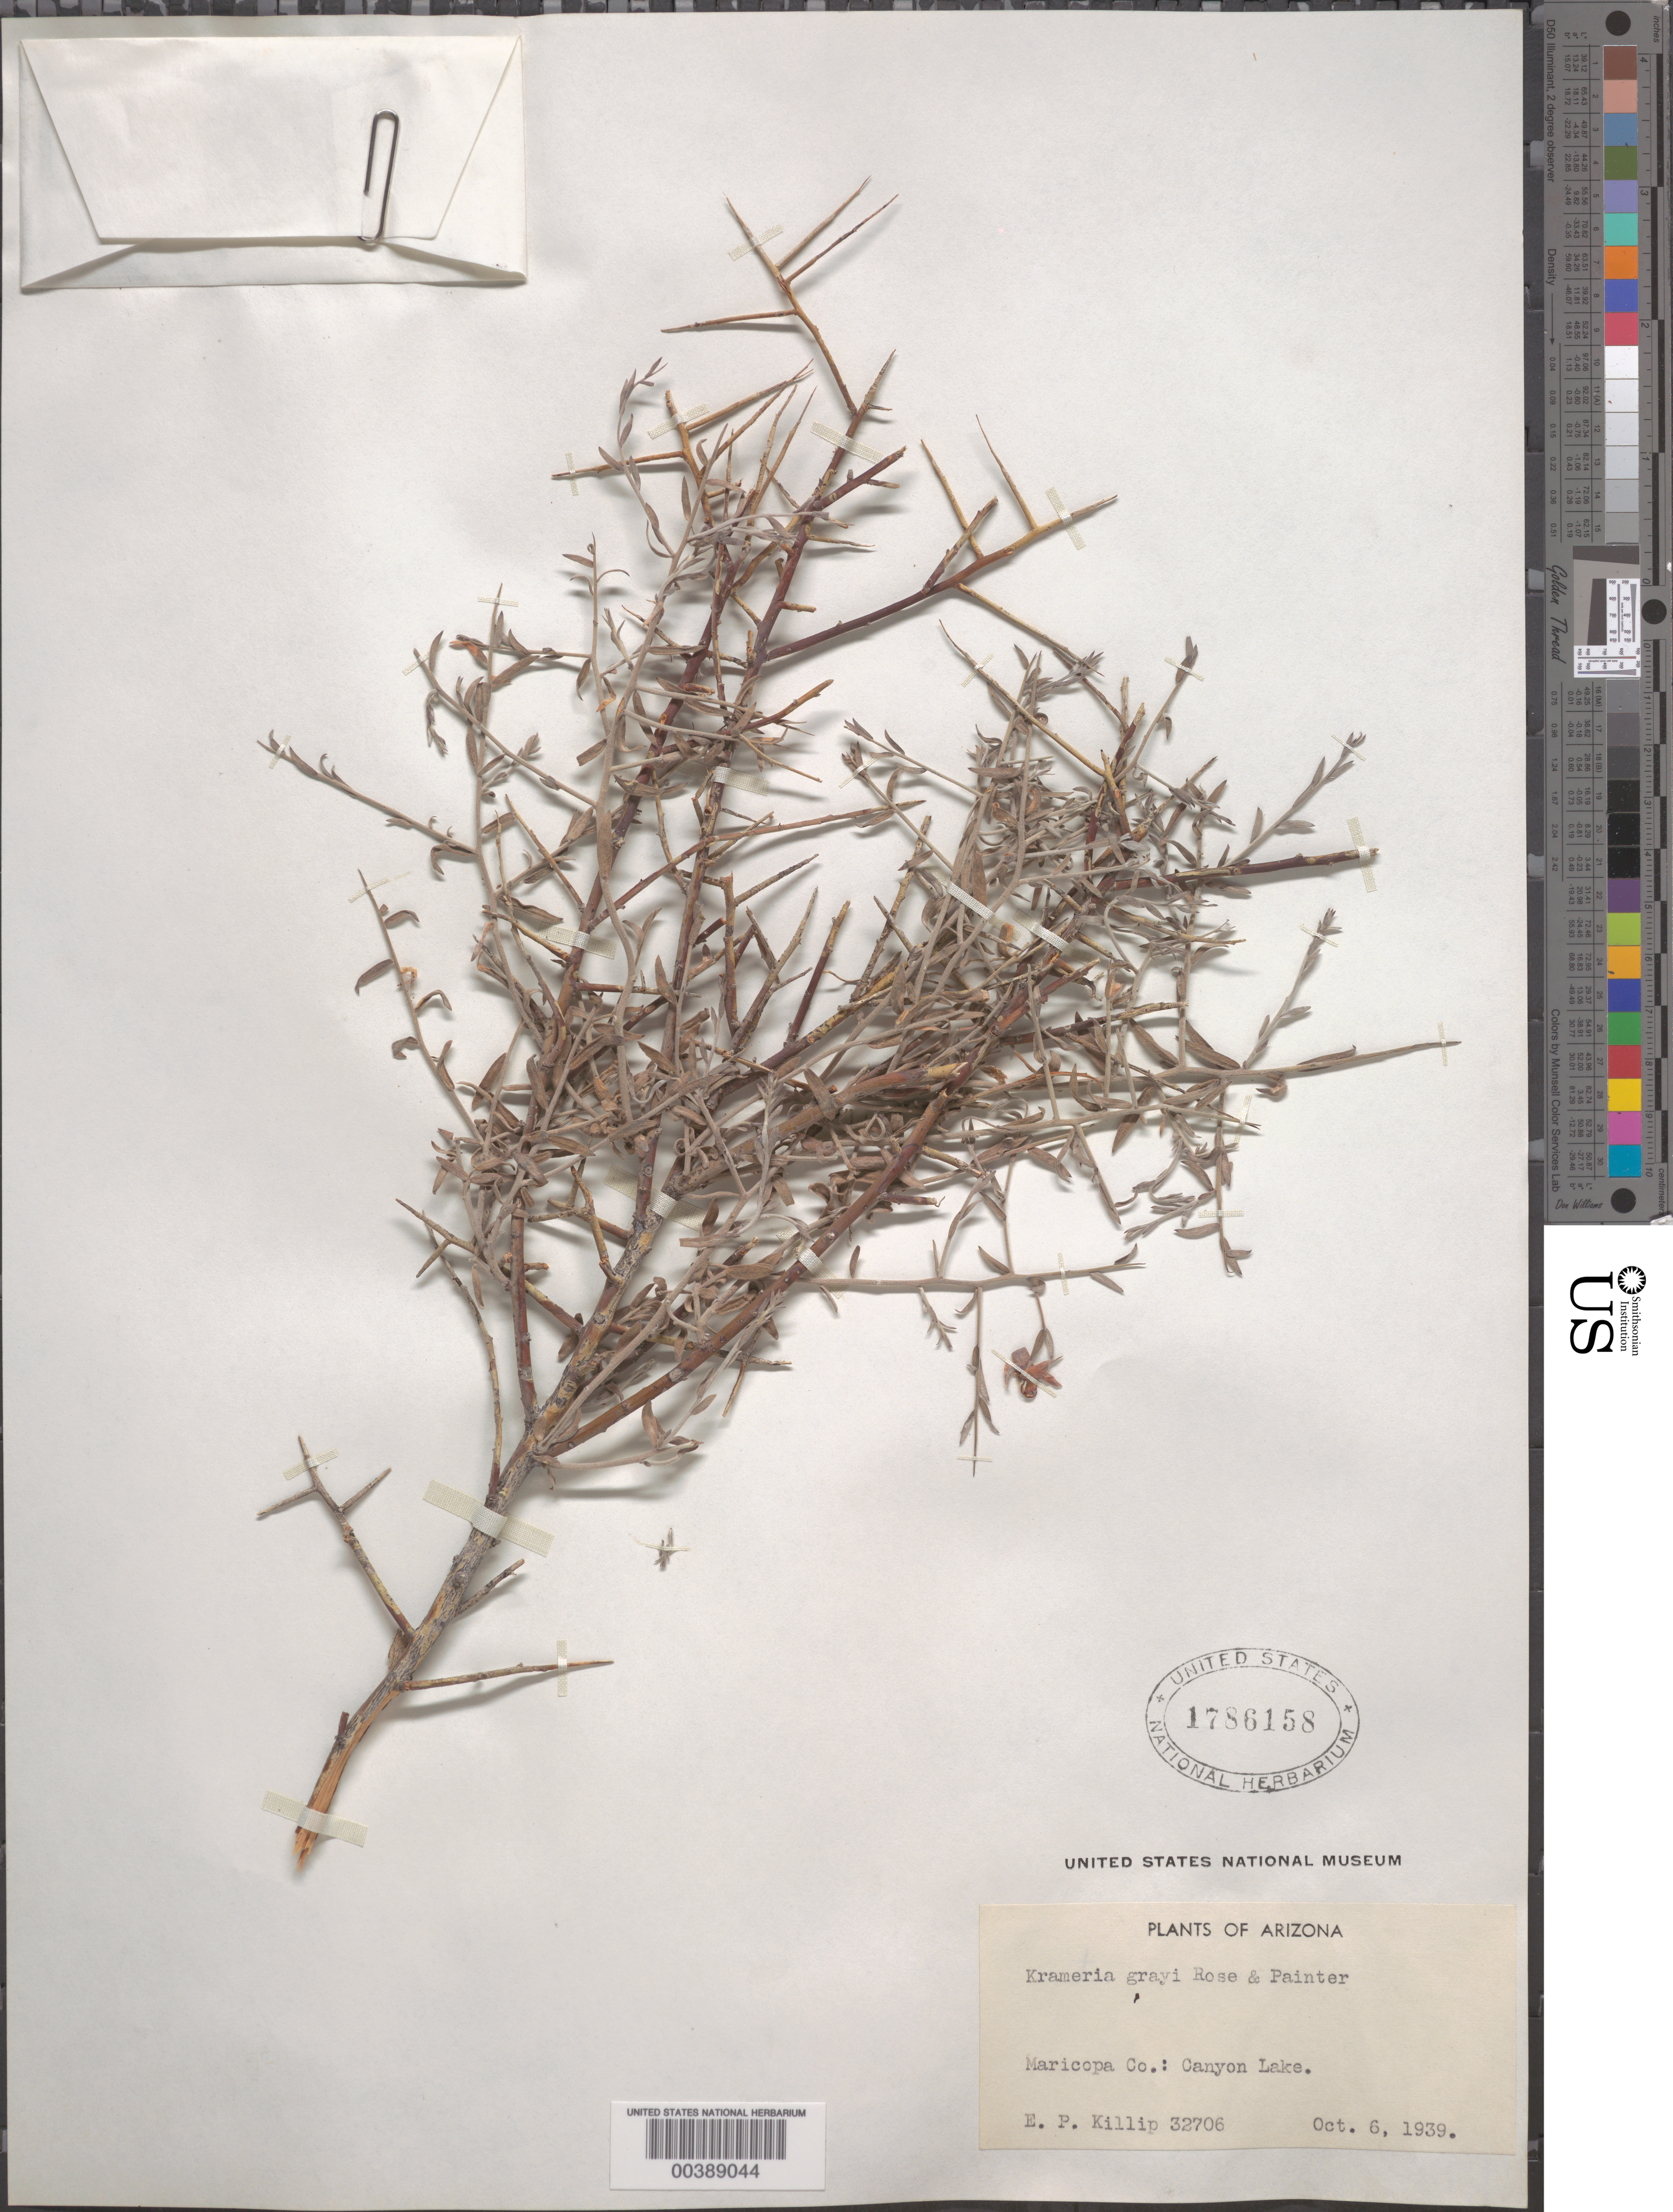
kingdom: Plantae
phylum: Tracheophyta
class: Magnoliopsida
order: Zygophyllales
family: Krameriaceae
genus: Krameria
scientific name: Krameria grayi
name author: Rose & J.H. Painter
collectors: E. P. Killip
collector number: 32706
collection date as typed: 06 Oct 1939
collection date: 1939-10-06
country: United States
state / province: Arizona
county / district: Maricopa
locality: Canyon lake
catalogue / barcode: US 1786158